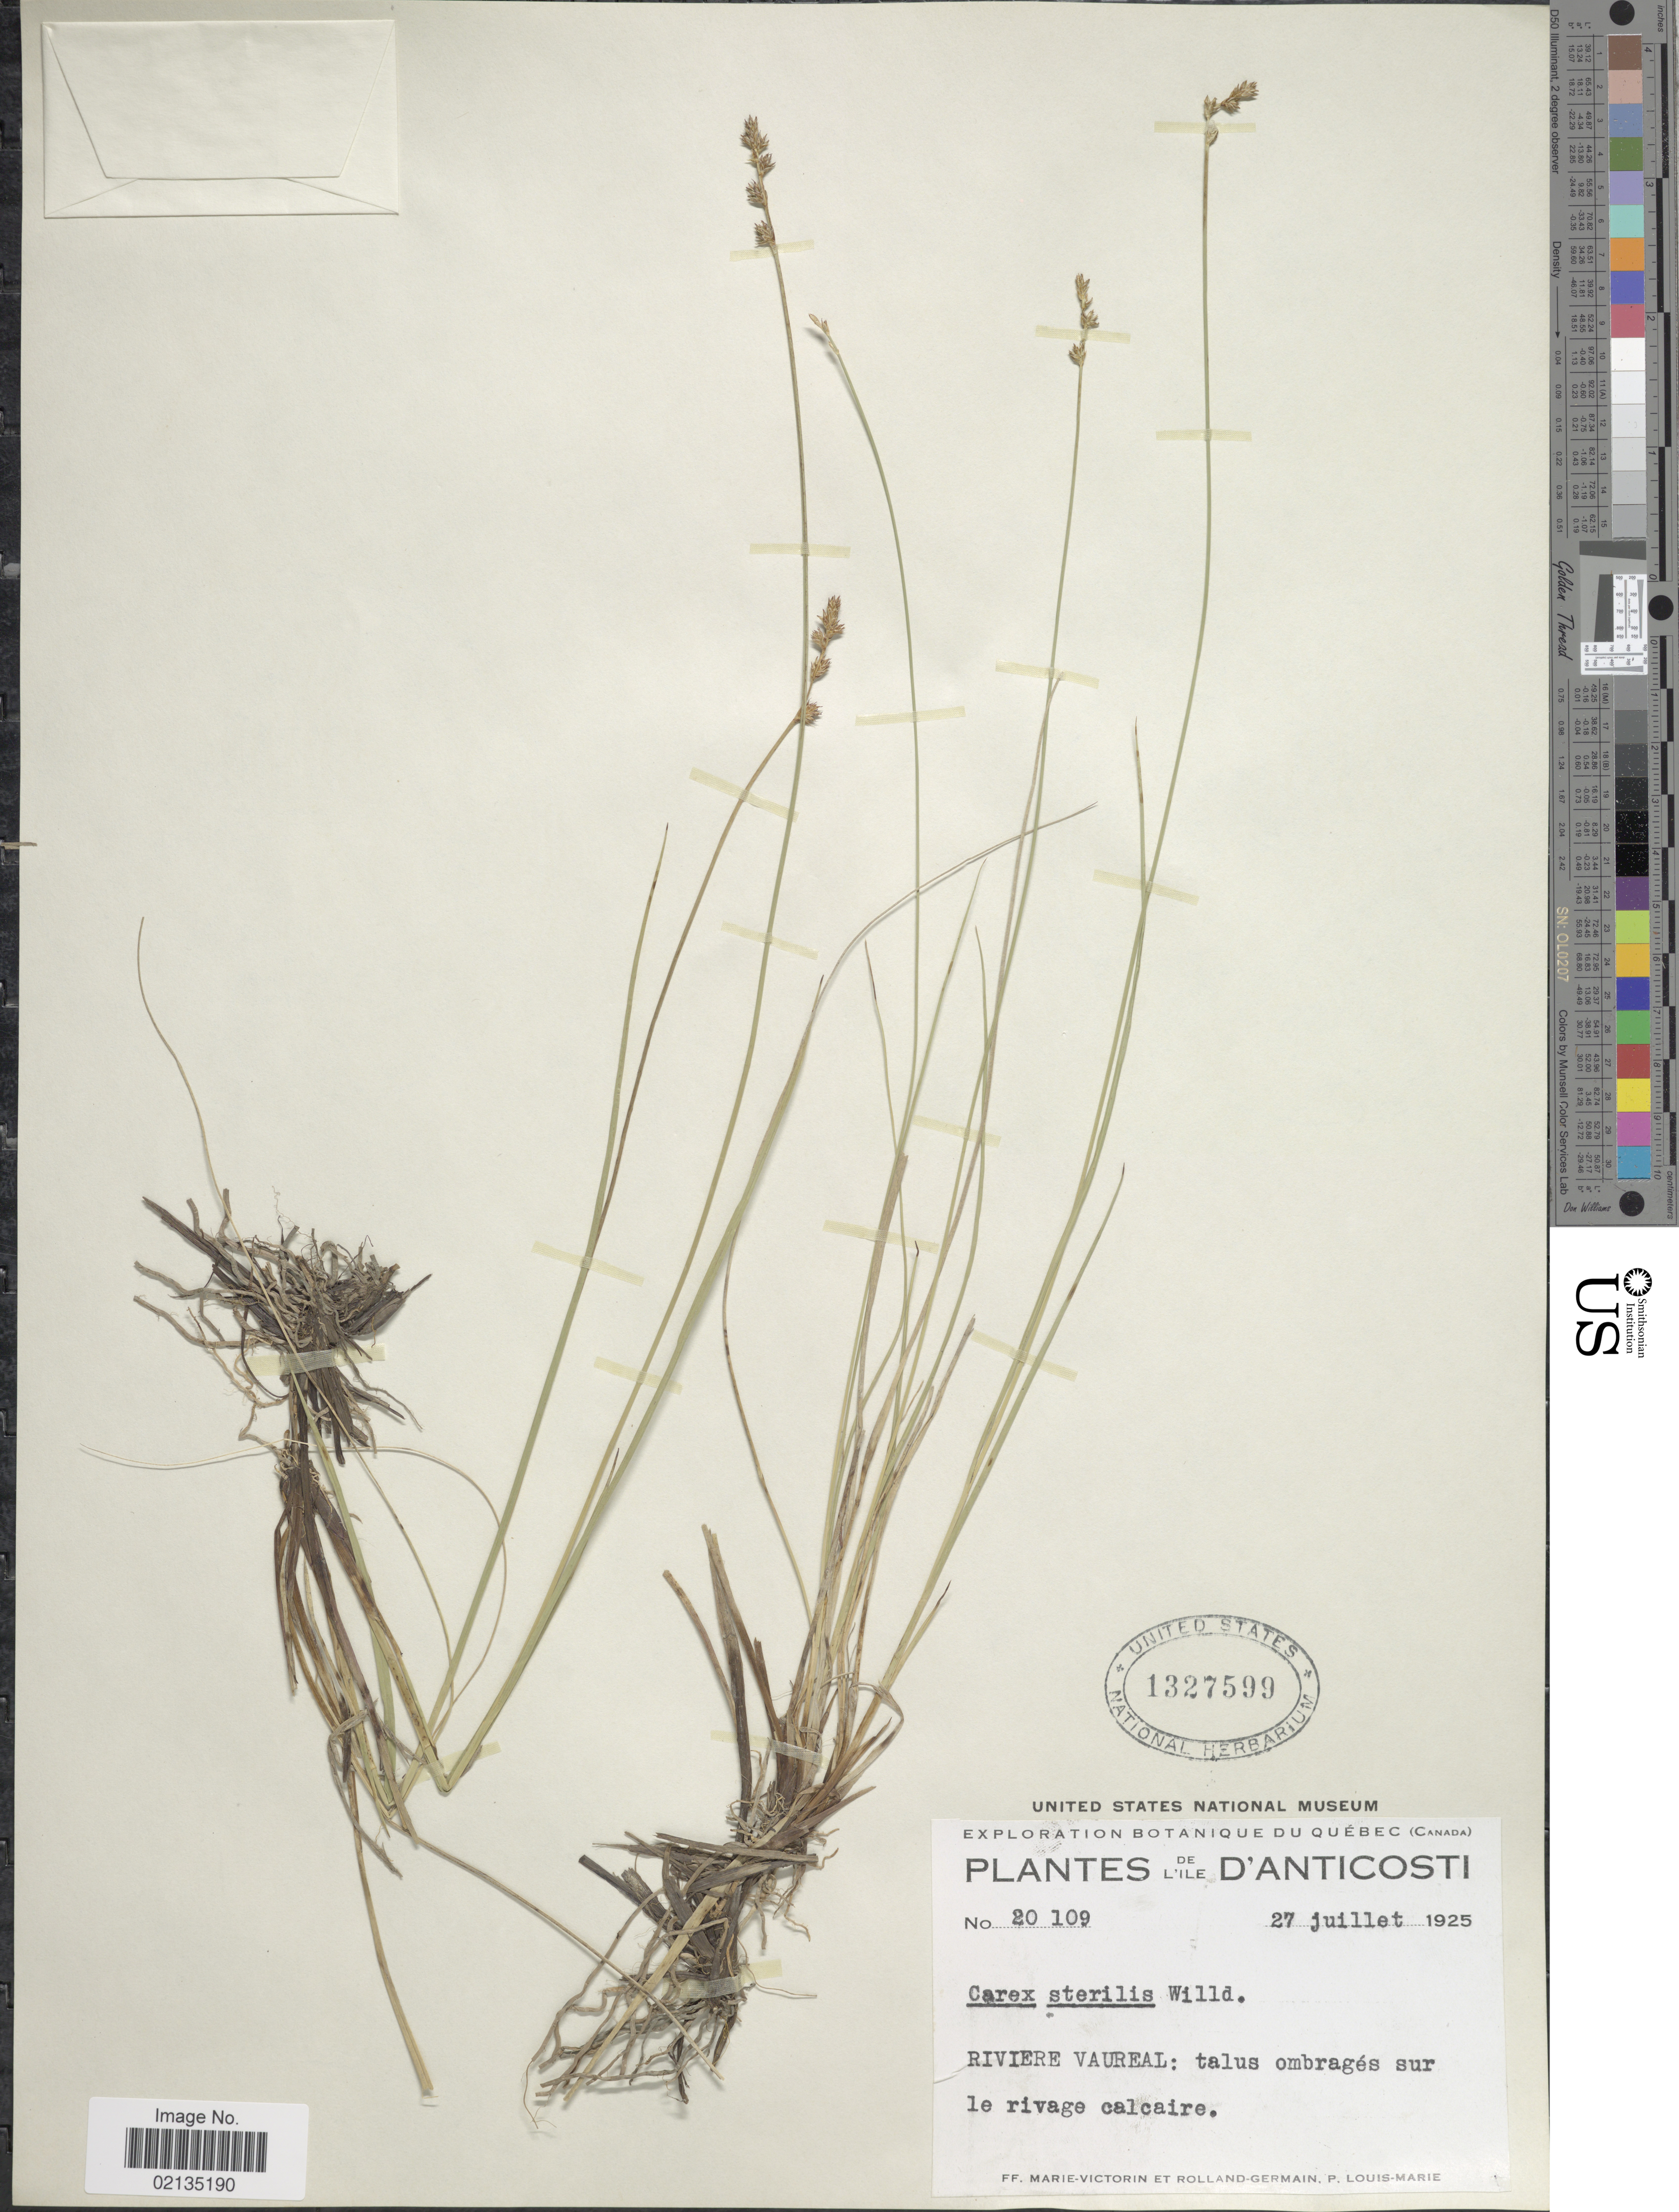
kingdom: Plantae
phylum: Tracheophyta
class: Liliopsida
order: Poales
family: Cyperaceae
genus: Carex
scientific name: Carex sterilis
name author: Willd.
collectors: F. Marie-Victorin, Rolland-Germain & L.-M. LaLonde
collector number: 20109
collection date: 1925-07-27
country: Canada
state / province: Quebec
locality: L'ile D'Anticosti, Riviere Vaureal: talus ombrages sur le rivage calcaire.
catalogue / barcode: US 1327599